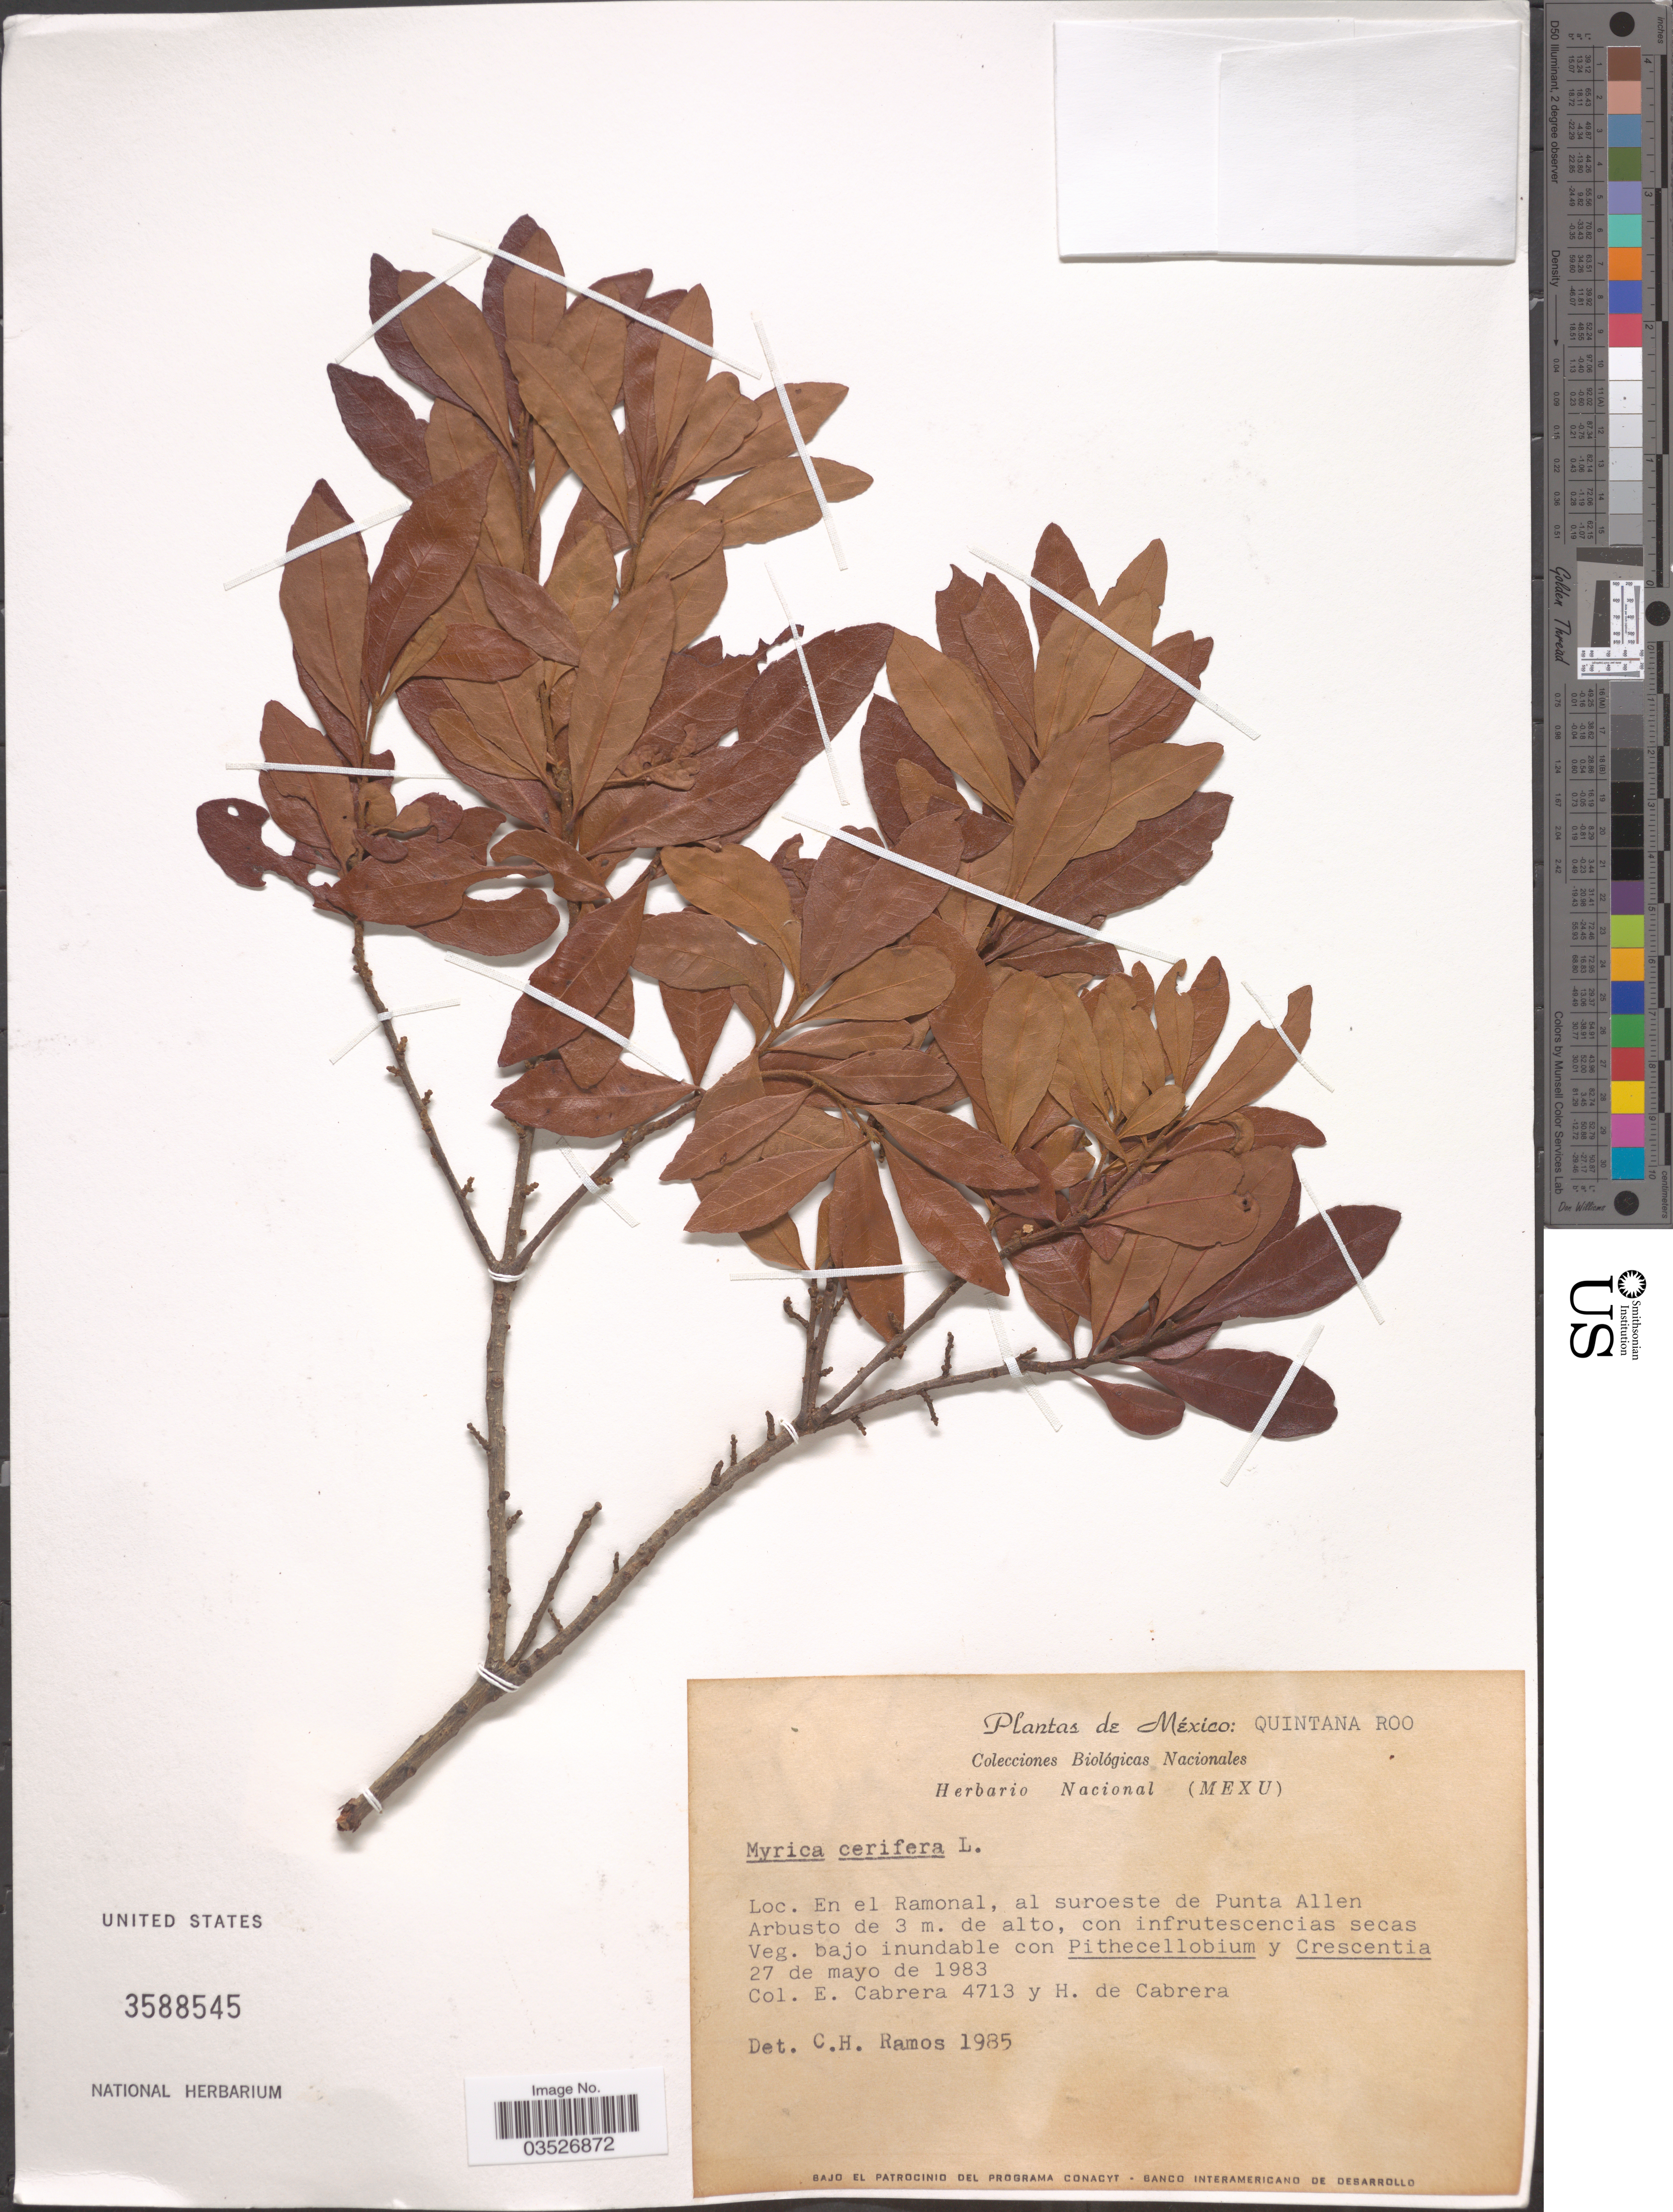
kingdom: Plantae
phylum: Tracheophyta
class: Magnoliopsida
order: Fagales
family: Myricaceae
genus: Morella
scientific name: Morella cerifera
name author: (L.) Small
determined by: Strong, M. T., (US), Smithsonian Institution - National Museum of Natural History (UNITED STATES)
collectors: E. Cabrera & H. de Cabrera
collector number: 4713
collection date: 1983-05-27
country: Mexico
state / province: Quintana Roo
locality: En el Ramonal, al suroeste de Punta Allen.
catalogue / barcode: US 3588545